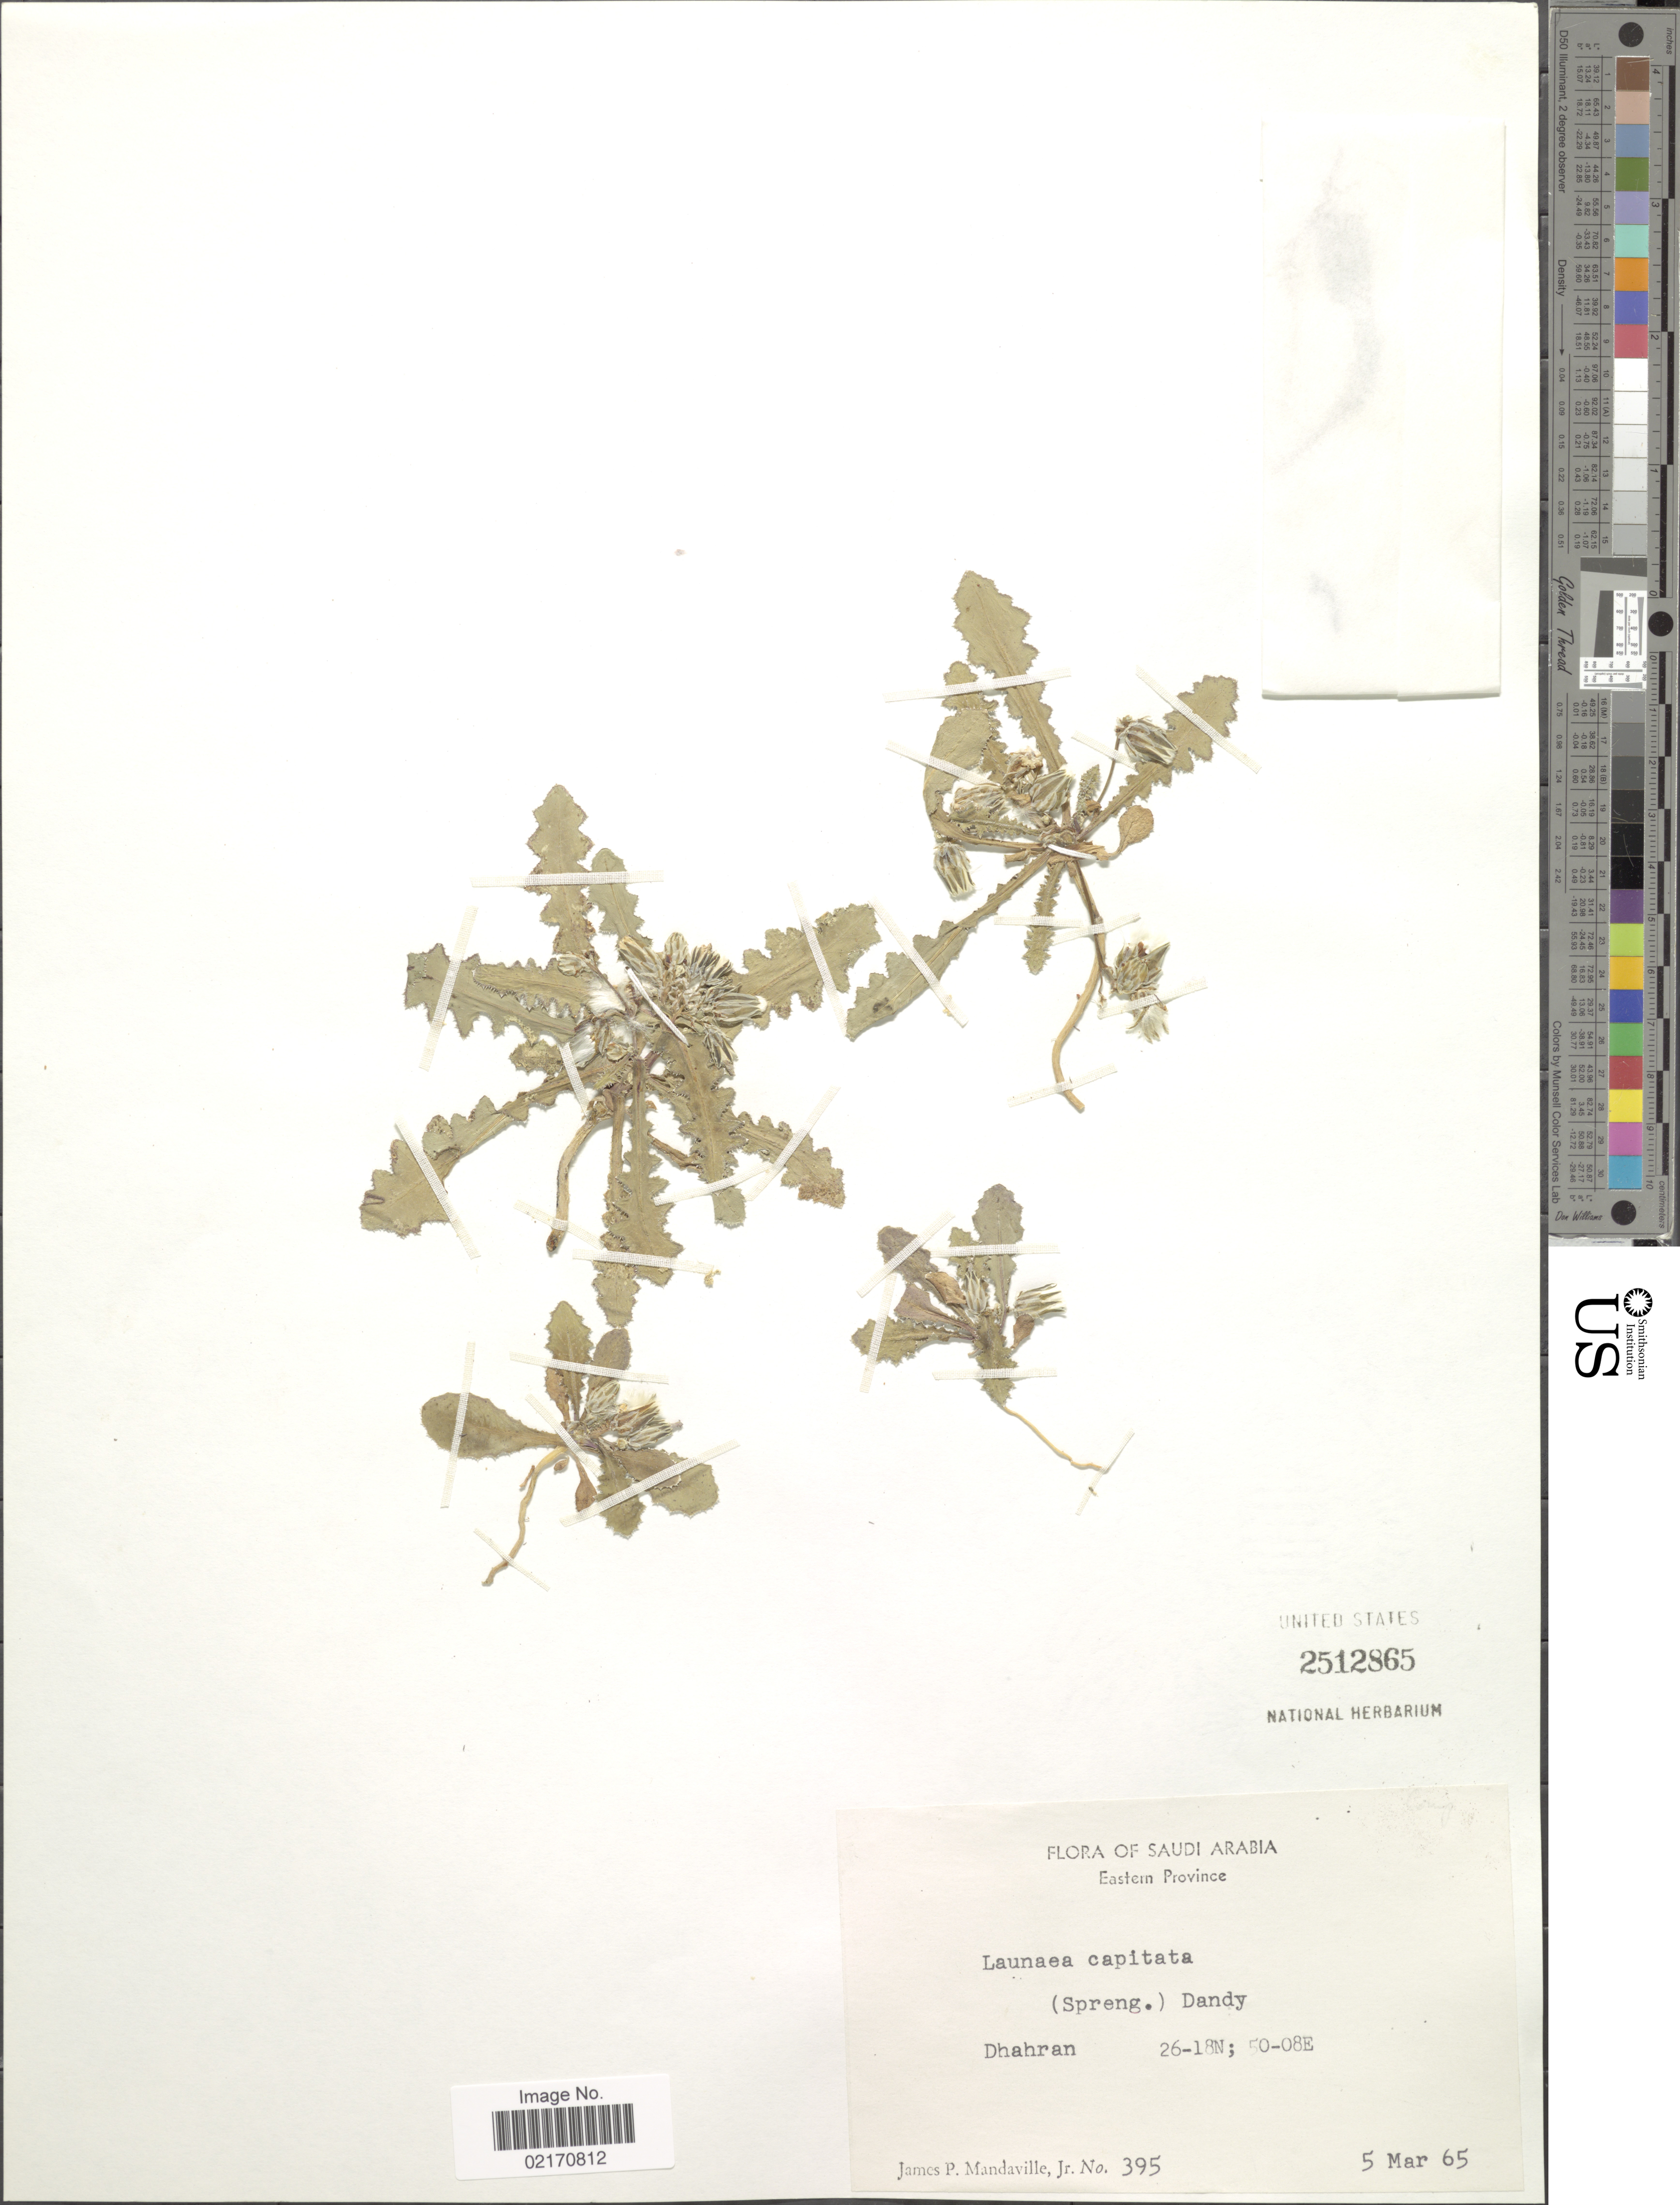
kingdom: Plantae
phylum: Tracheophyta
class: Magnoliopsida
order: Asterales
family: Asteraceae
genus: Launaea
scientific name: Launaea capitata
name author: (Spreng.) Dandy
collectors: J. Mandaville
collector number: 395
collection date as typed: Transcribed d/m/y: 5/3/65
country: Saudi Arabia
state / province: Ash Sharqiyah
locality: Eastern Province, Dhahran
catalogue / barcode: US 2512865